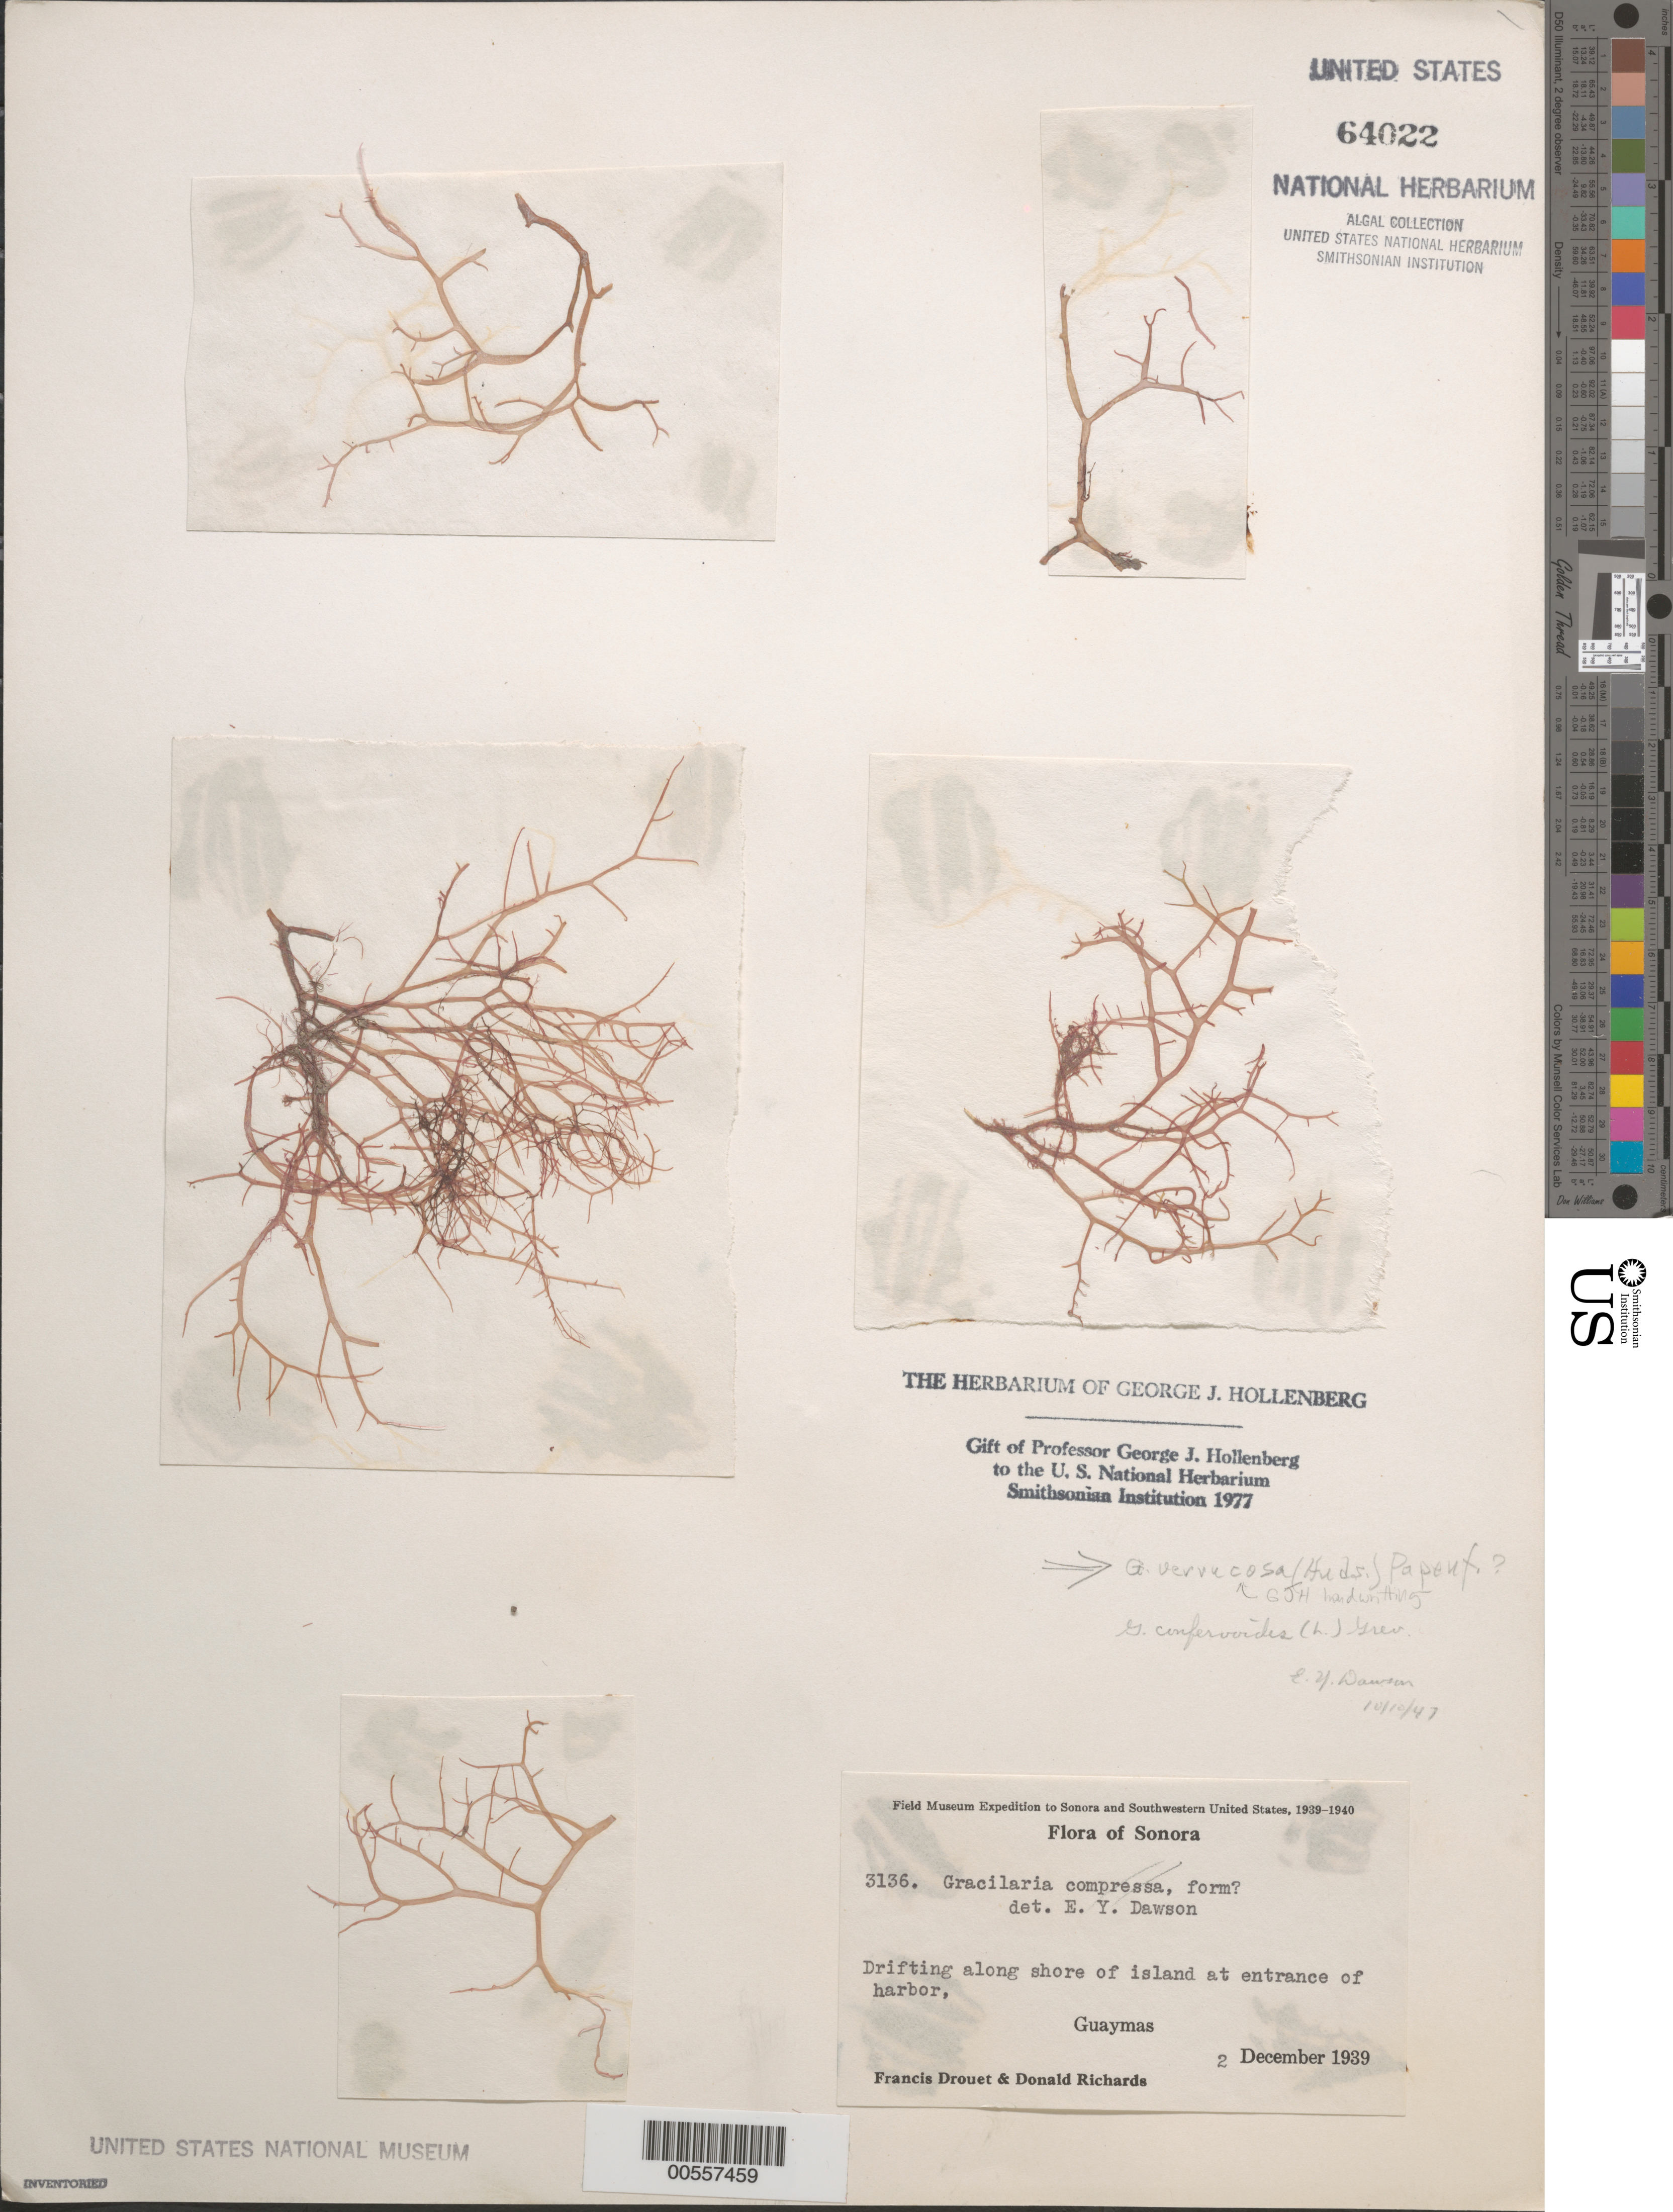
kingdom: Plantae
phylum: Rhodophyta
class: Florideophyceae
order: Gracilariales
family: Gracilariaceae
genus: Gracilariopsis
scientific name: Gracilariopsis longissima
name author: (S.G. Gmel.) Steentoft et al.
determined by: Algae name updating Project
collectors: F. E. Drouet & D. Richards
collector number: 3136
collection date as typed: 02 Dec 1939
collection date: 1939-12-02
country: Mexico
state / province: Sonora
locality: Island, Guaymas Harbor entrance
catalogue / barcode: US 64022